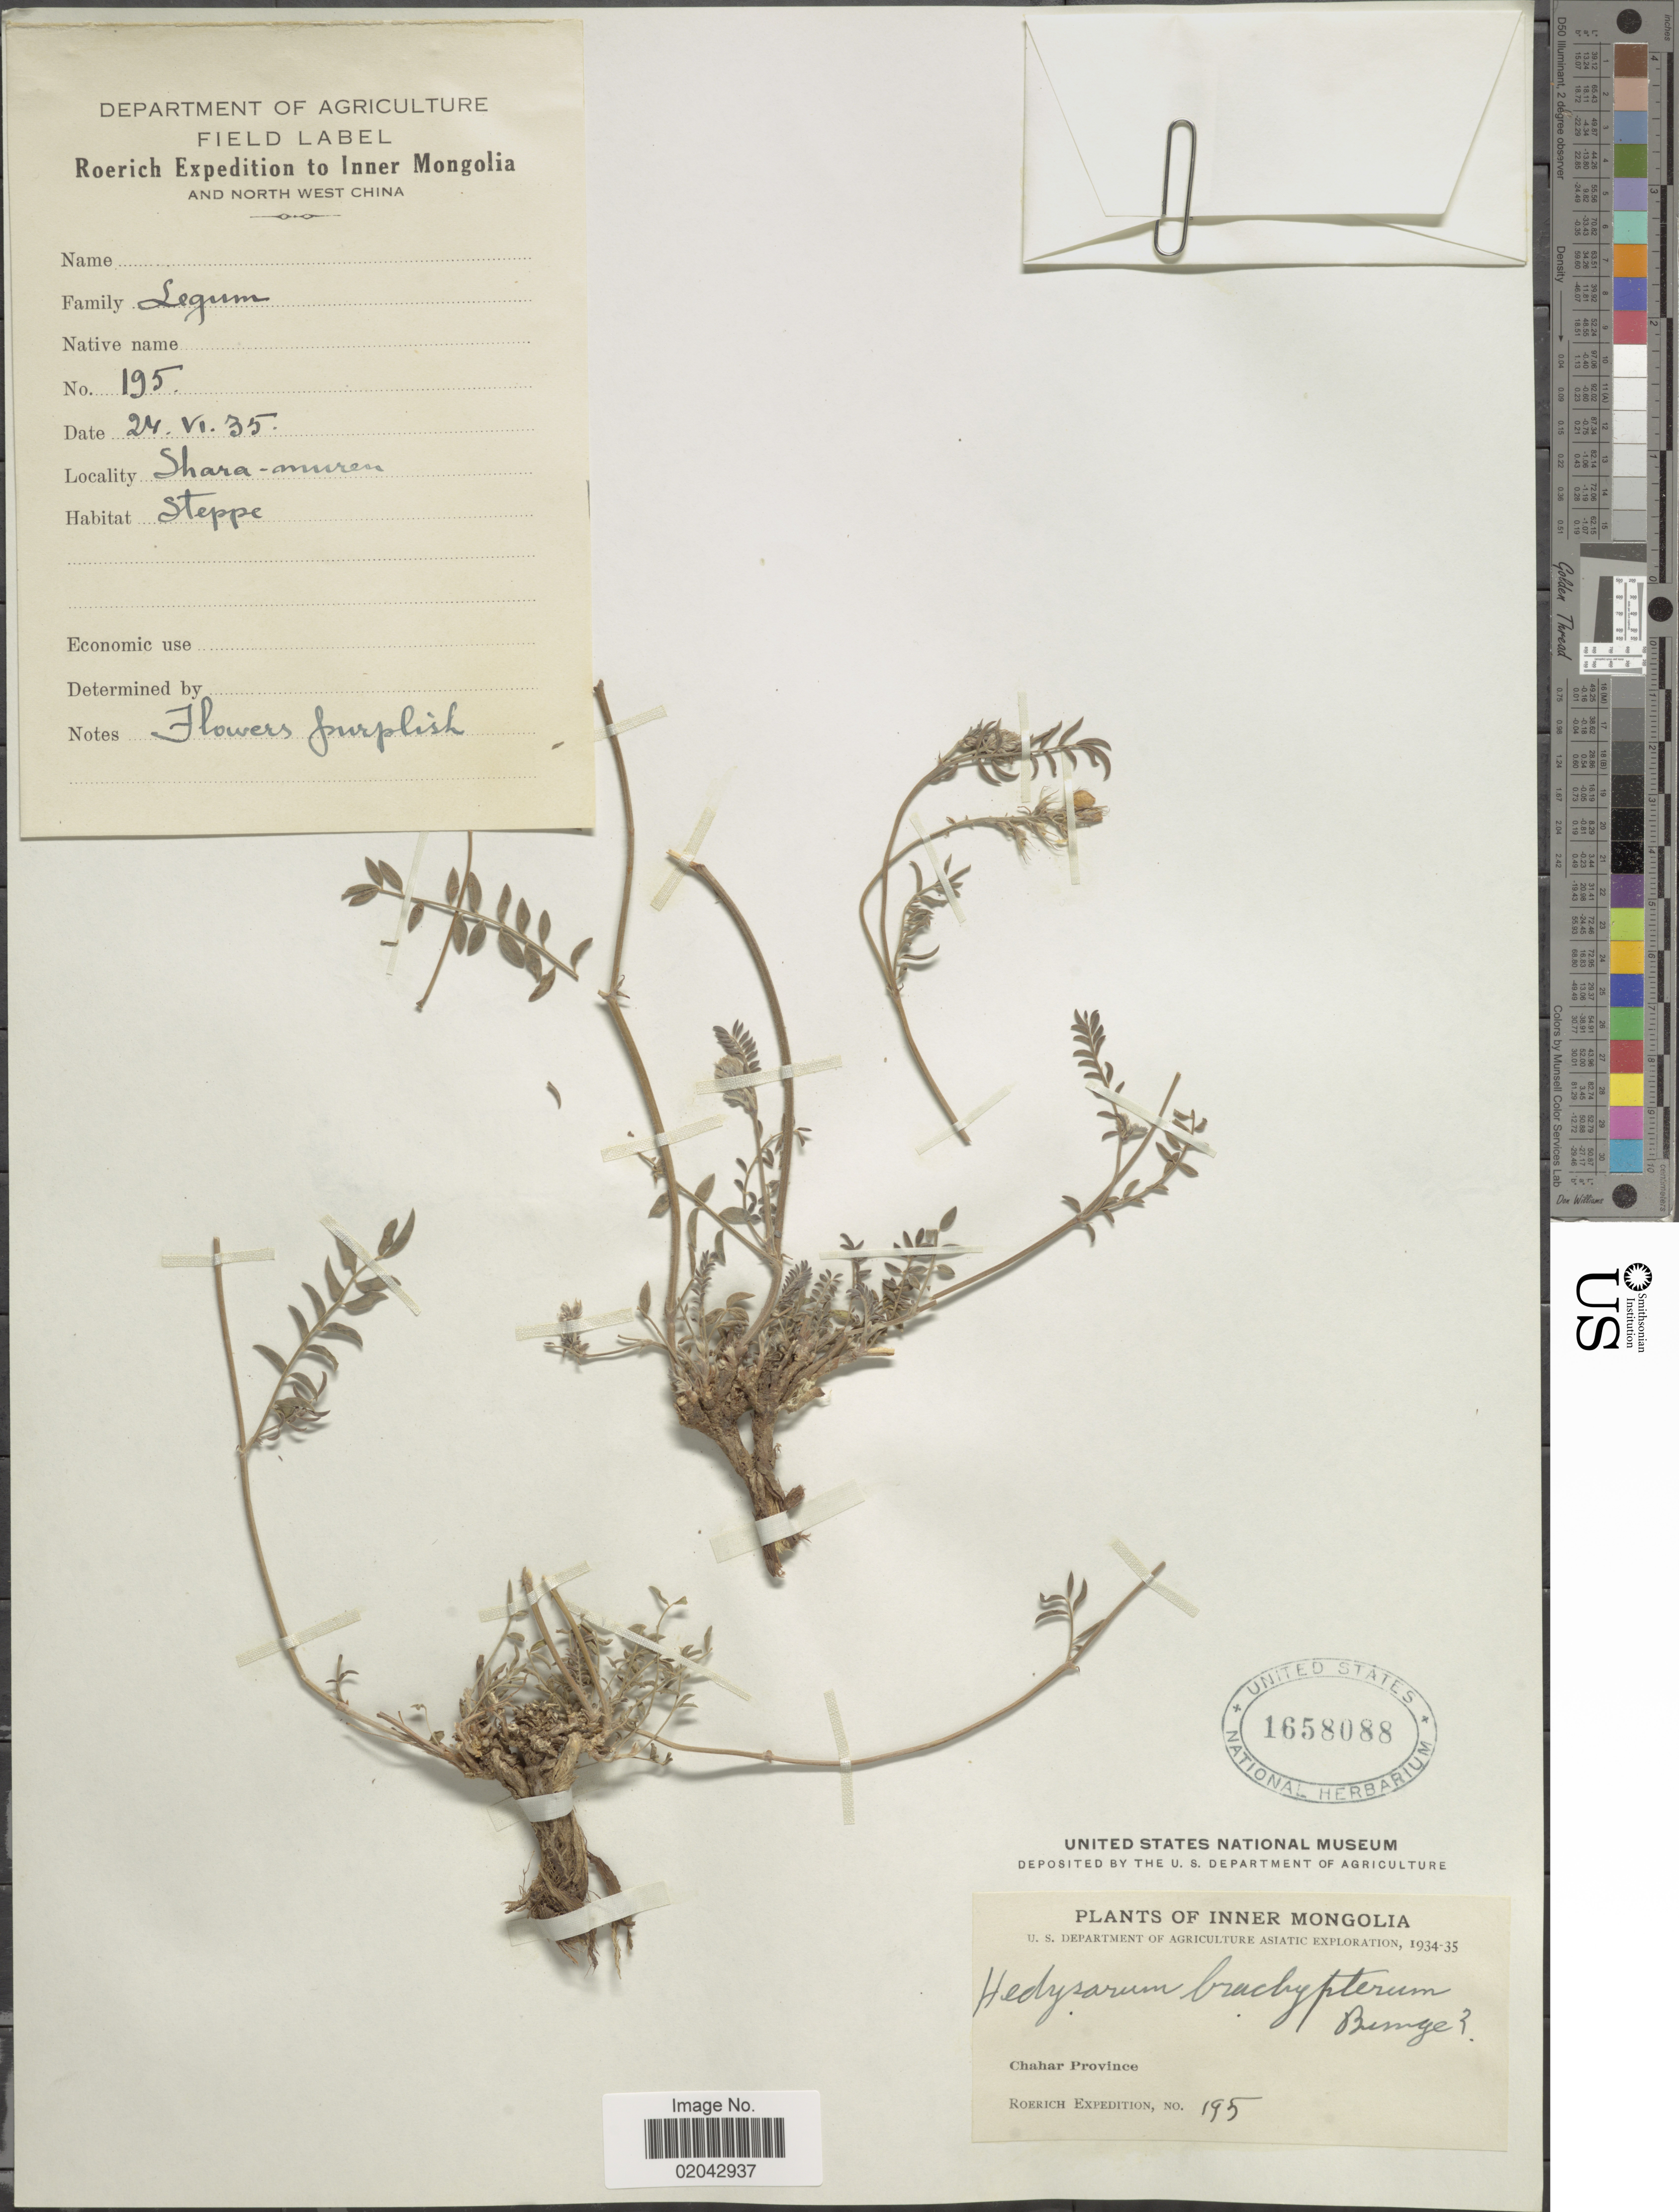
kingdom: Plantae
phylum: Tracheophyta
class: Magnoliopsida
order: Fabales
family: Fabaceae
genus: Hedysarum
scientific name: Hedysarum brachypterum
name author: Bunge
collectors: Roerich Expedition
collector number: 195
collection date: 1935-06-24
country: China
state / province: Nei Monggol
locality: Inner Mongolia, Chahar Province, Shara muren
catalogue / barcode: US 1658088